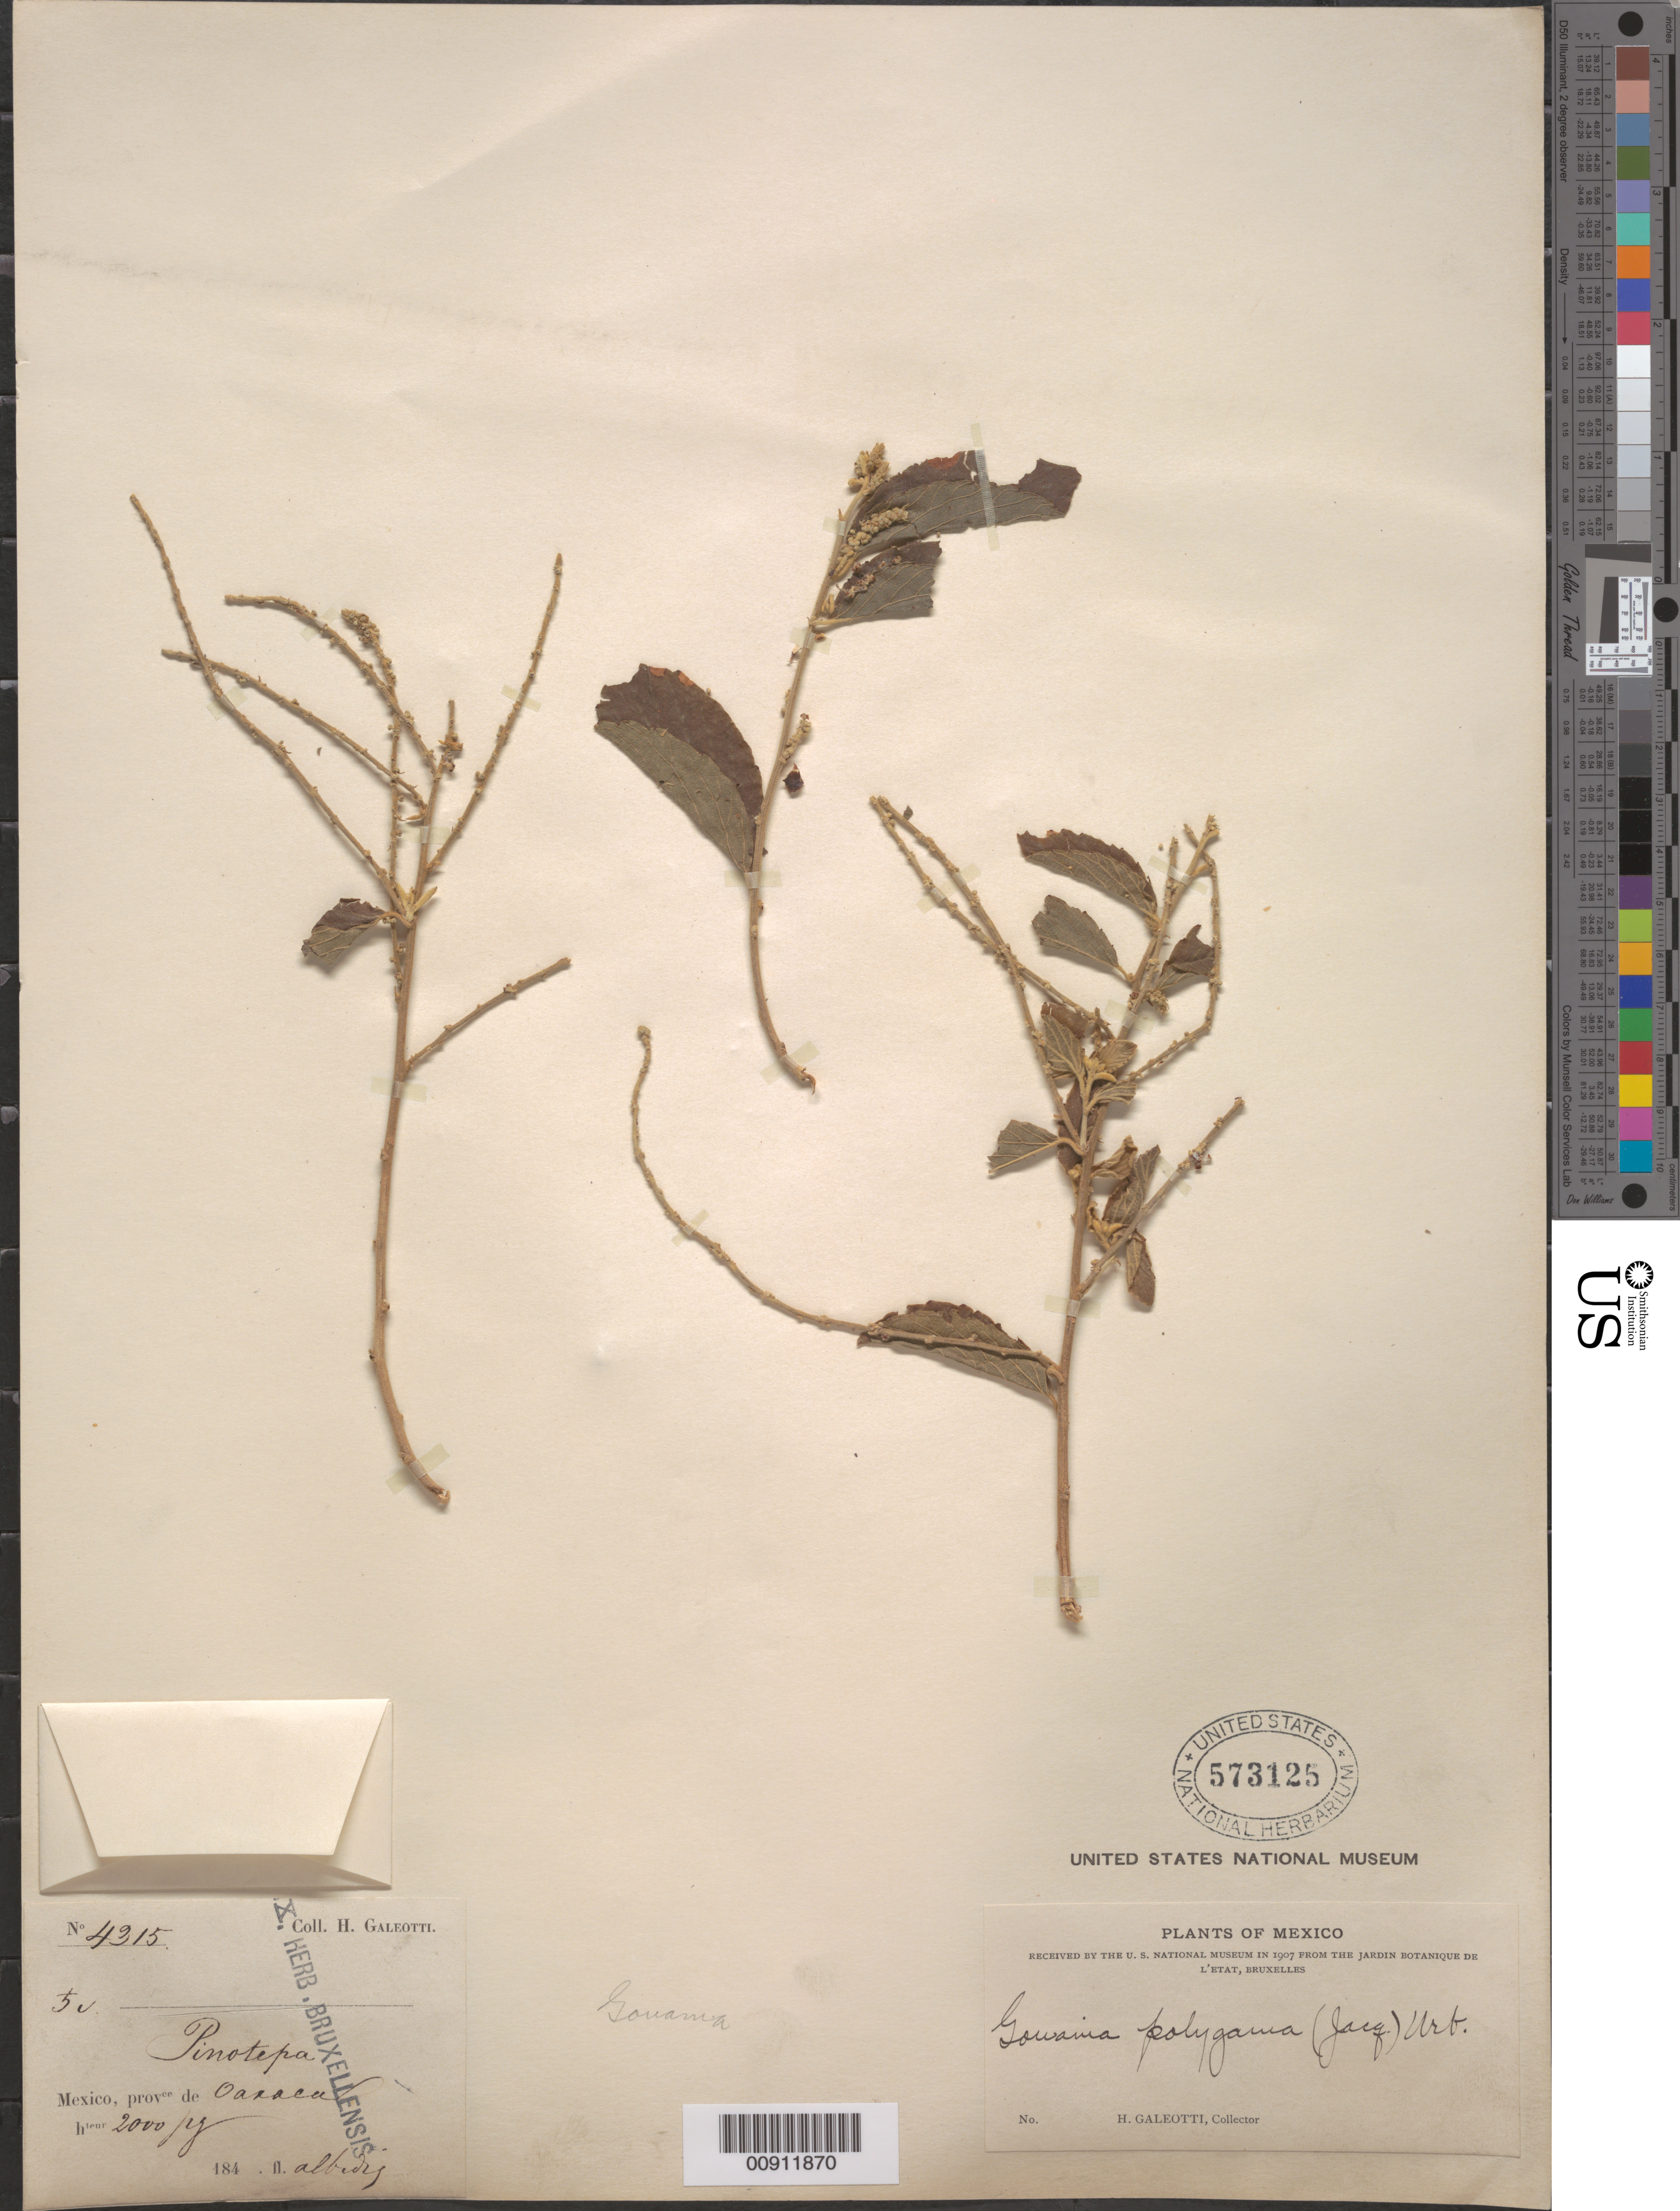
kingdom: Plantae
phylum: Tracheophyta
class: Magnoliopsida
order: Rosales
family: Rhamnaceae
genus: Gouania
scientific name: Gouania polygama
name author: (Jacq.) Urb.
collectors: H. G. Galeotti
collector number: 4315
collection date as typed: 184-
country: Mexico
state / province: Oaxaca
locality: Pinotepa, Oaxaca.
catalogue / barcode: US 573125